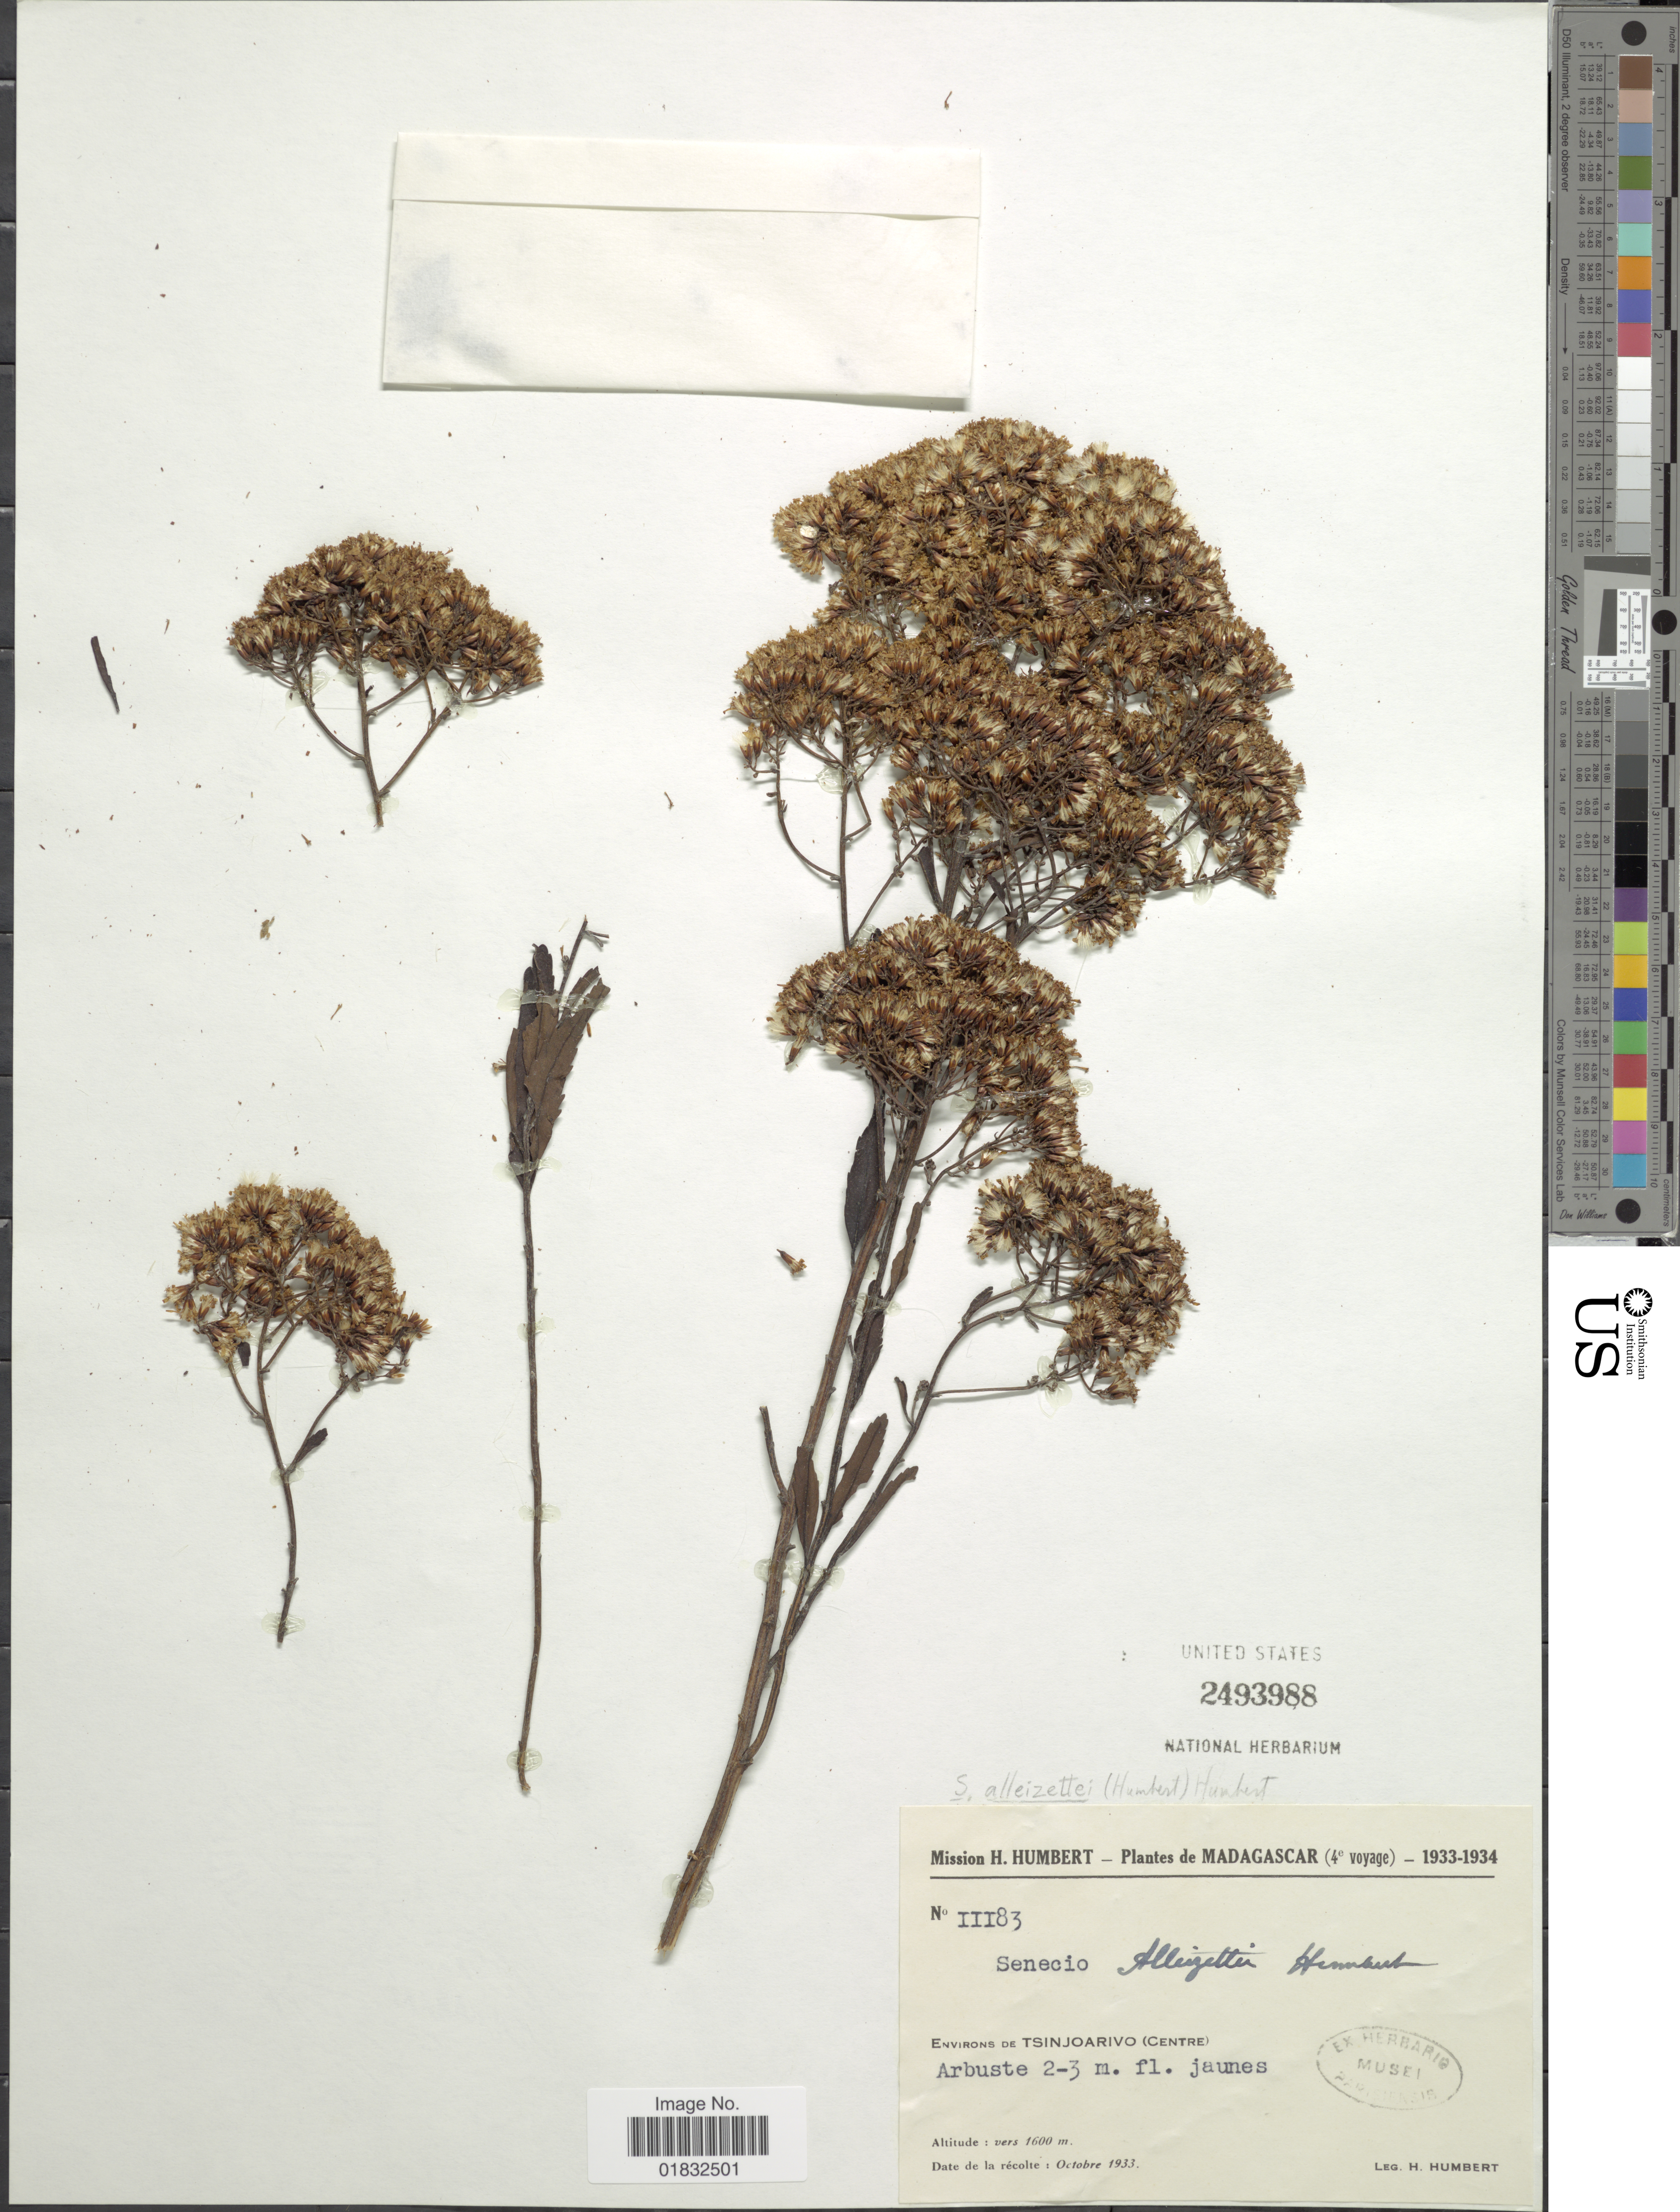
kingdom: Plantae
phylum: Tracheophyta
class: Magnoliopsida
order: Asterales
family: Asteraceae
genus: Hubertia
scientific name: Hubertia alleizettei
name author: (Humb.) C. Jeffrey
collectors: H. Humbert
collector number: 11183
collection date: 1933-10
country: Madagascar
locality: Environs de Tsinjoarivo (Centre)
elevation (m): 1600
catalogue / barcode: US 2493988